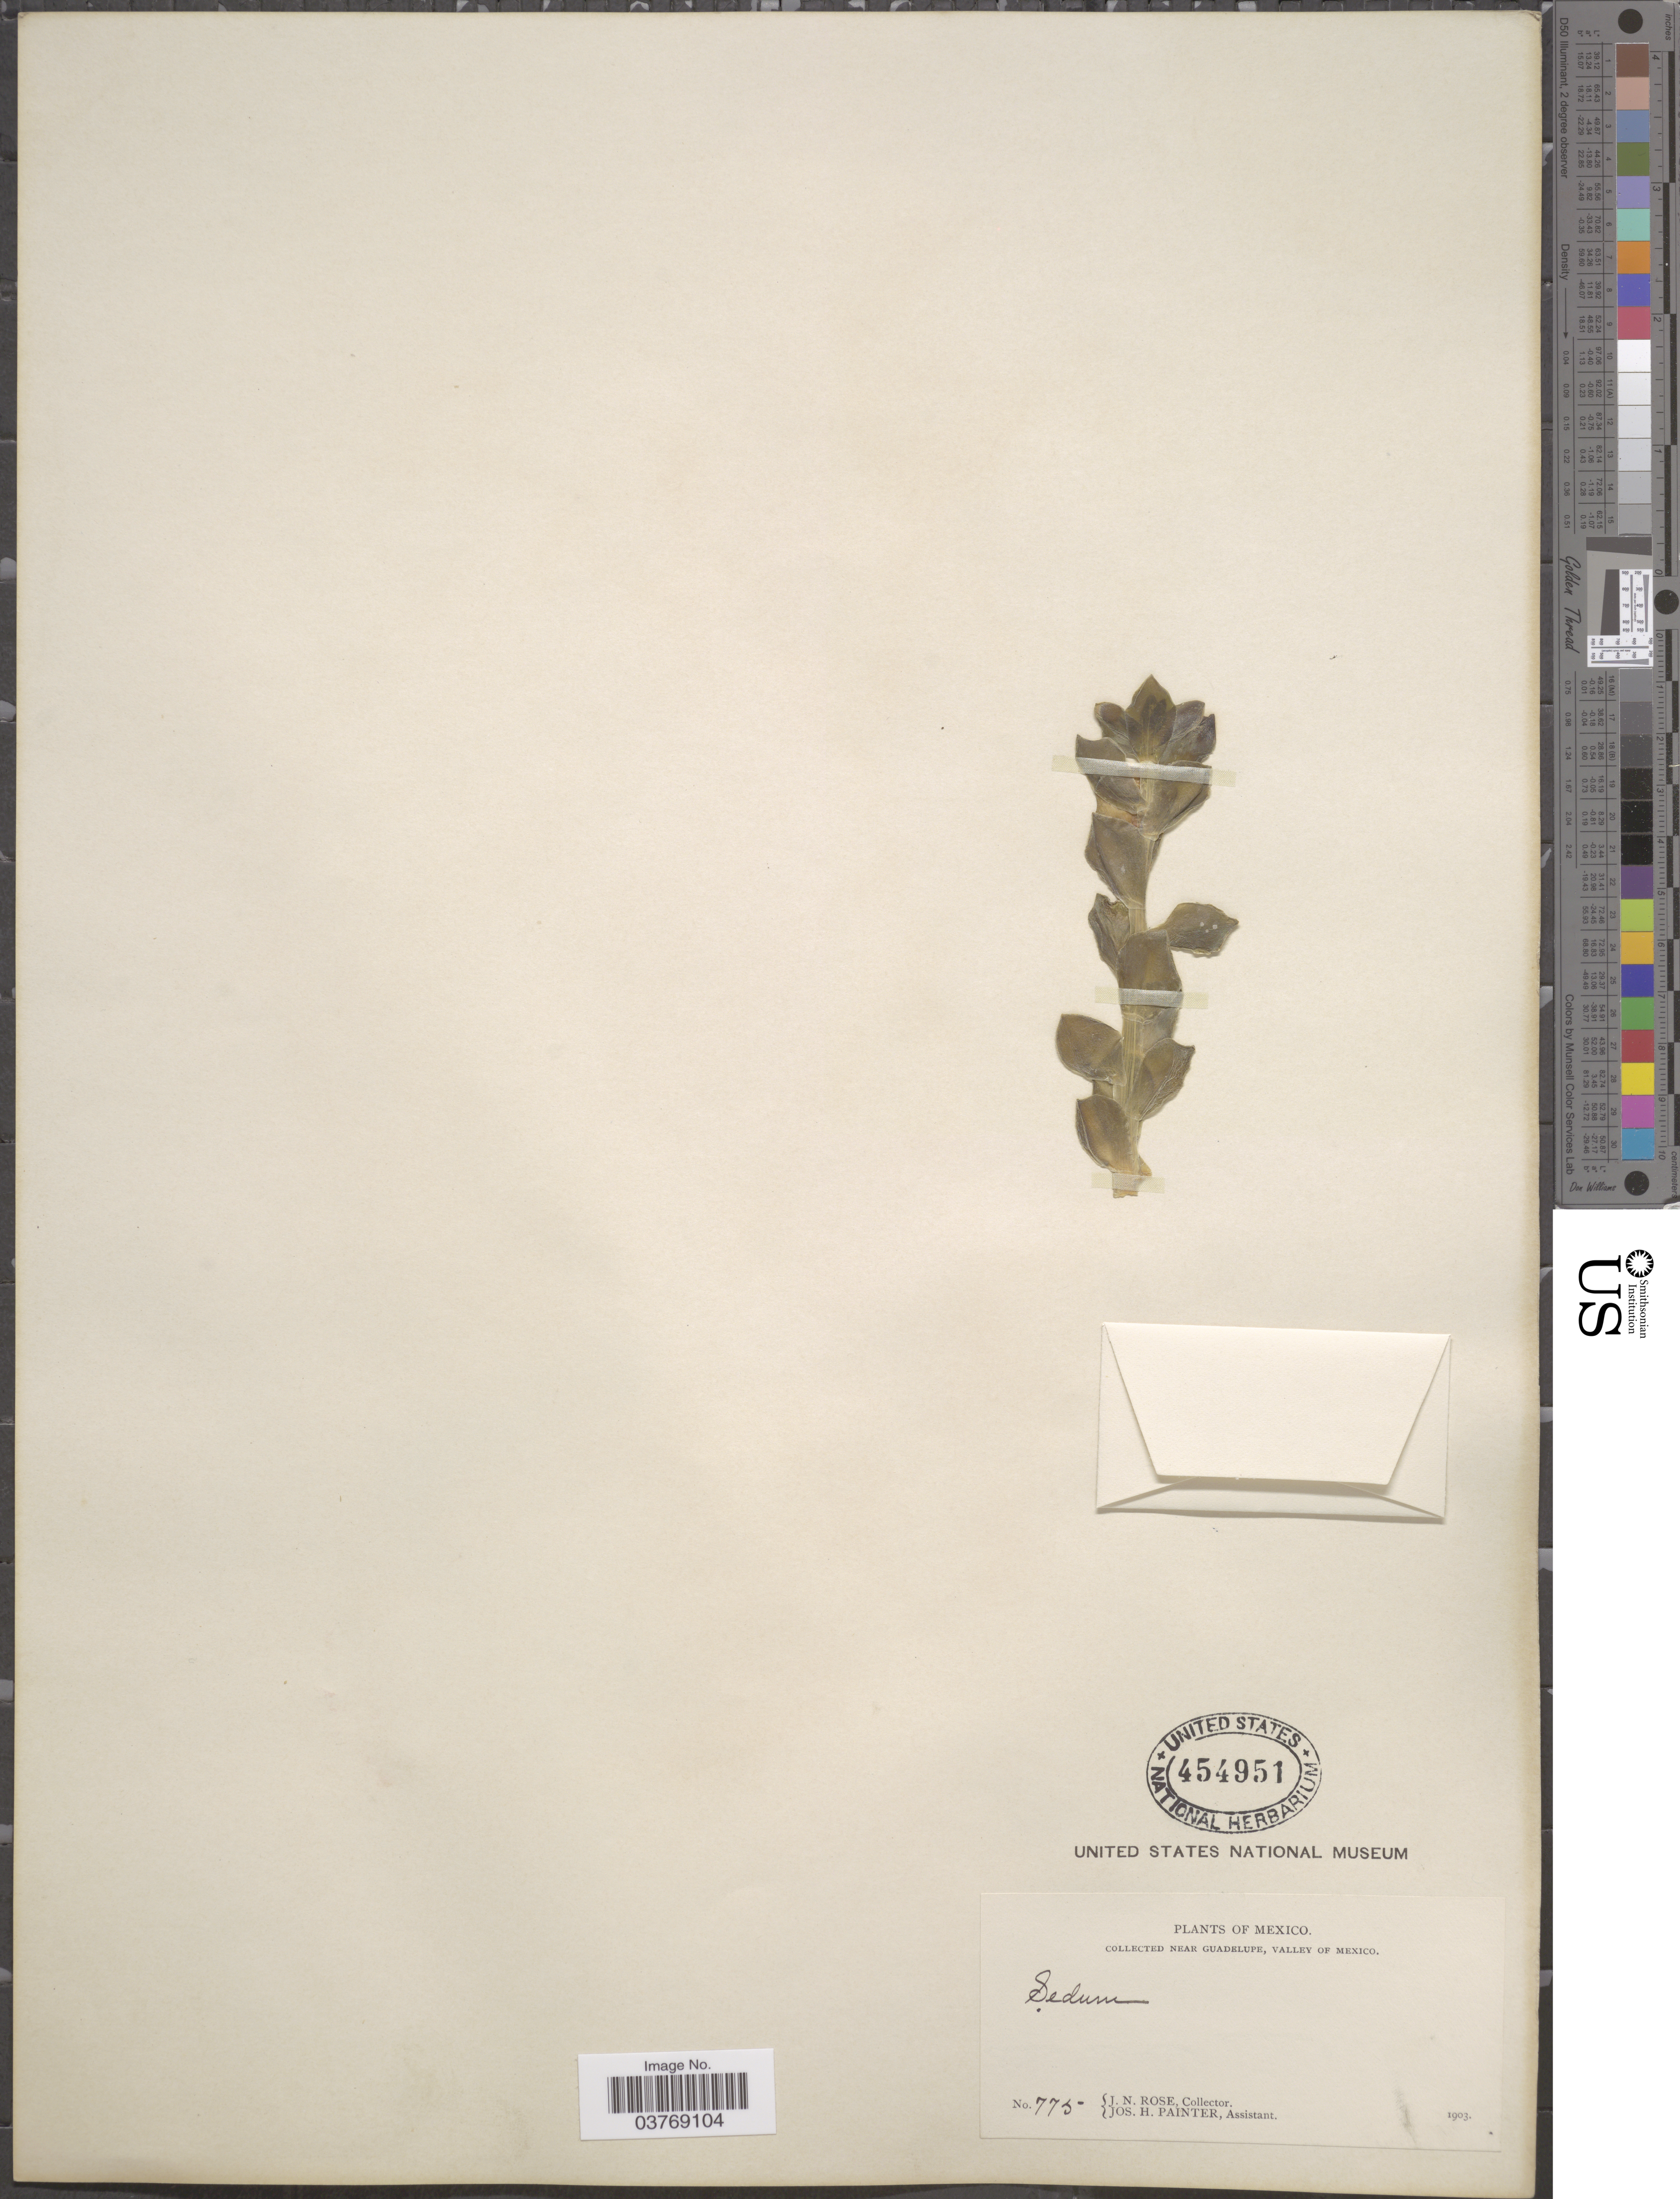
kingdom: Plantae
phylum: Tracheophyta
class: Magnoliopsida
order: Saxifragales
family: Crassulaceae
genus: Sedum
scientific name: Sedum sp.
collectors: J. N. Rose & J. H. Painter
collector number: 775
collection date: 1903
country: Mexico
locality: Near Guadelupe, Valley of Mexico.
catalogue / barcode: US 454951